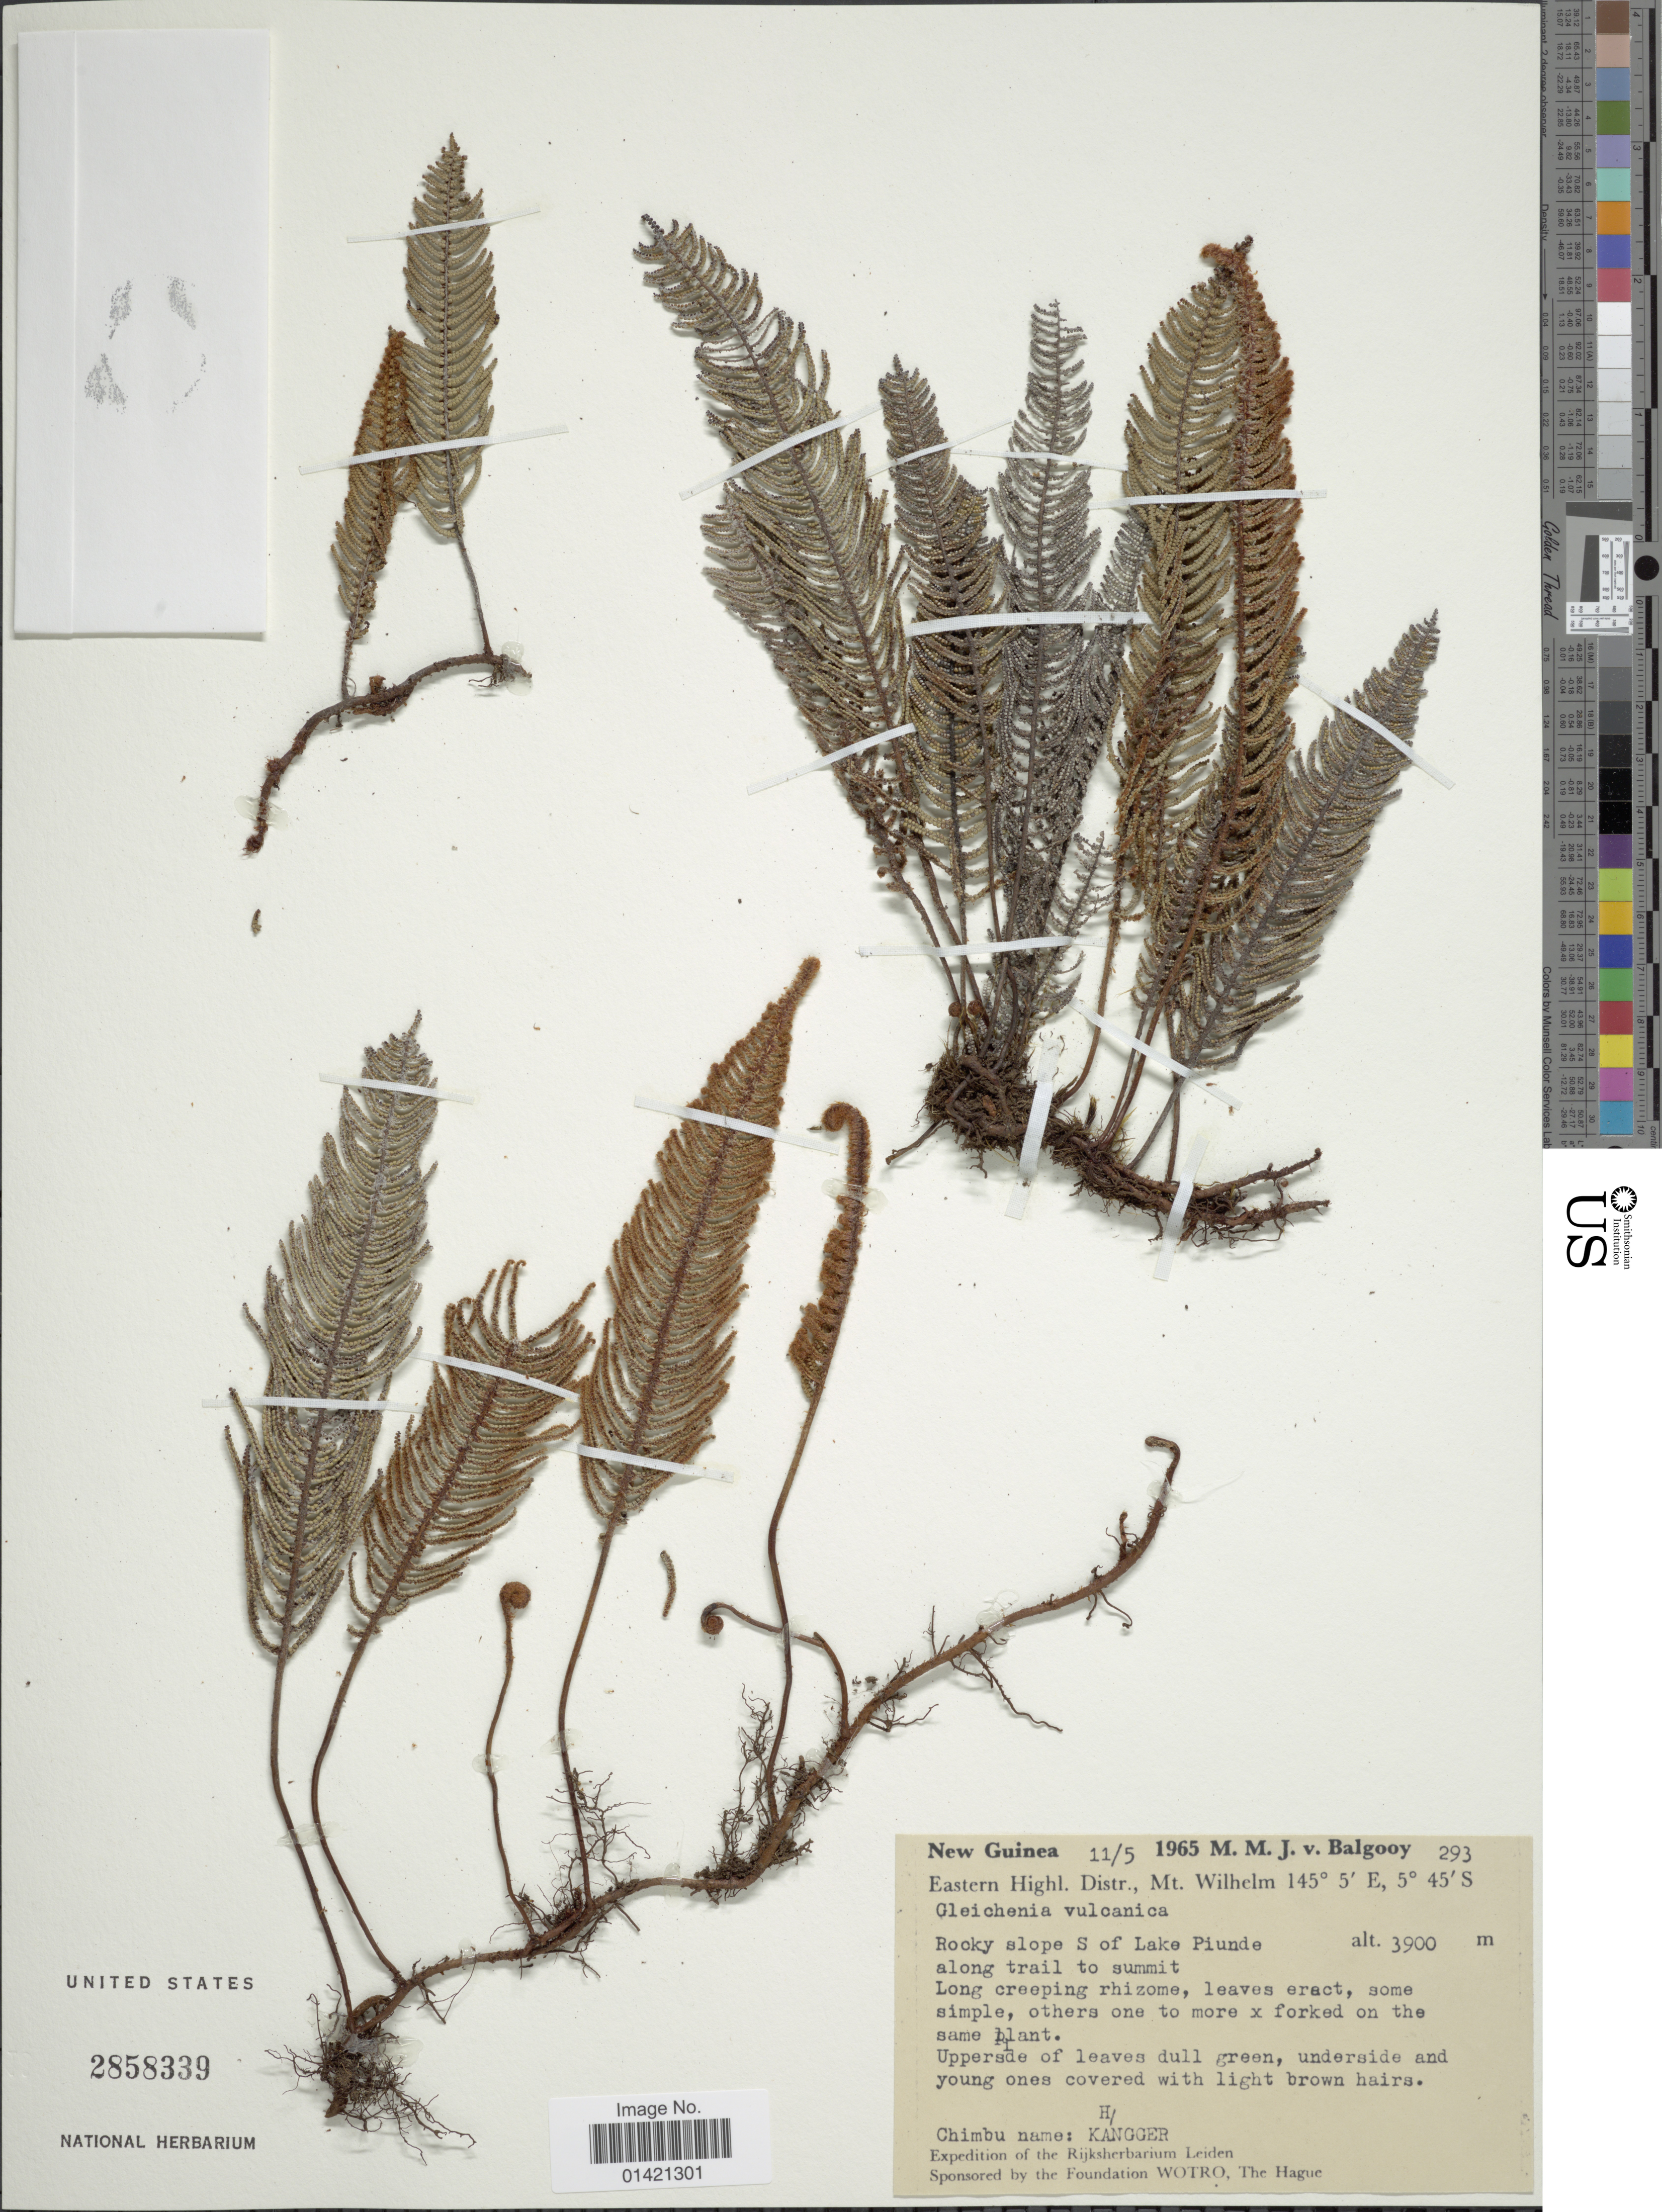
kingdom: Plantae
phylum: Tracheophyta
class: Polypodiopsida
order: Gleicheniales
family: Gleicheniaceae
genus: Gleichenia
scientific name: Gleichenia vulcanica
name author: Blume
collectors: M. M. van Balgooy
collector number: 293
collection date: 1965-05-11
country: Papua New Guinea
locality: New Guinea. Eastern Highl. Distr., Mt. Wilhelm. Rocky slope S of Lake Piunde along trail to summit.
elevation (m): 3900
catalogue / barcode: US 2858339